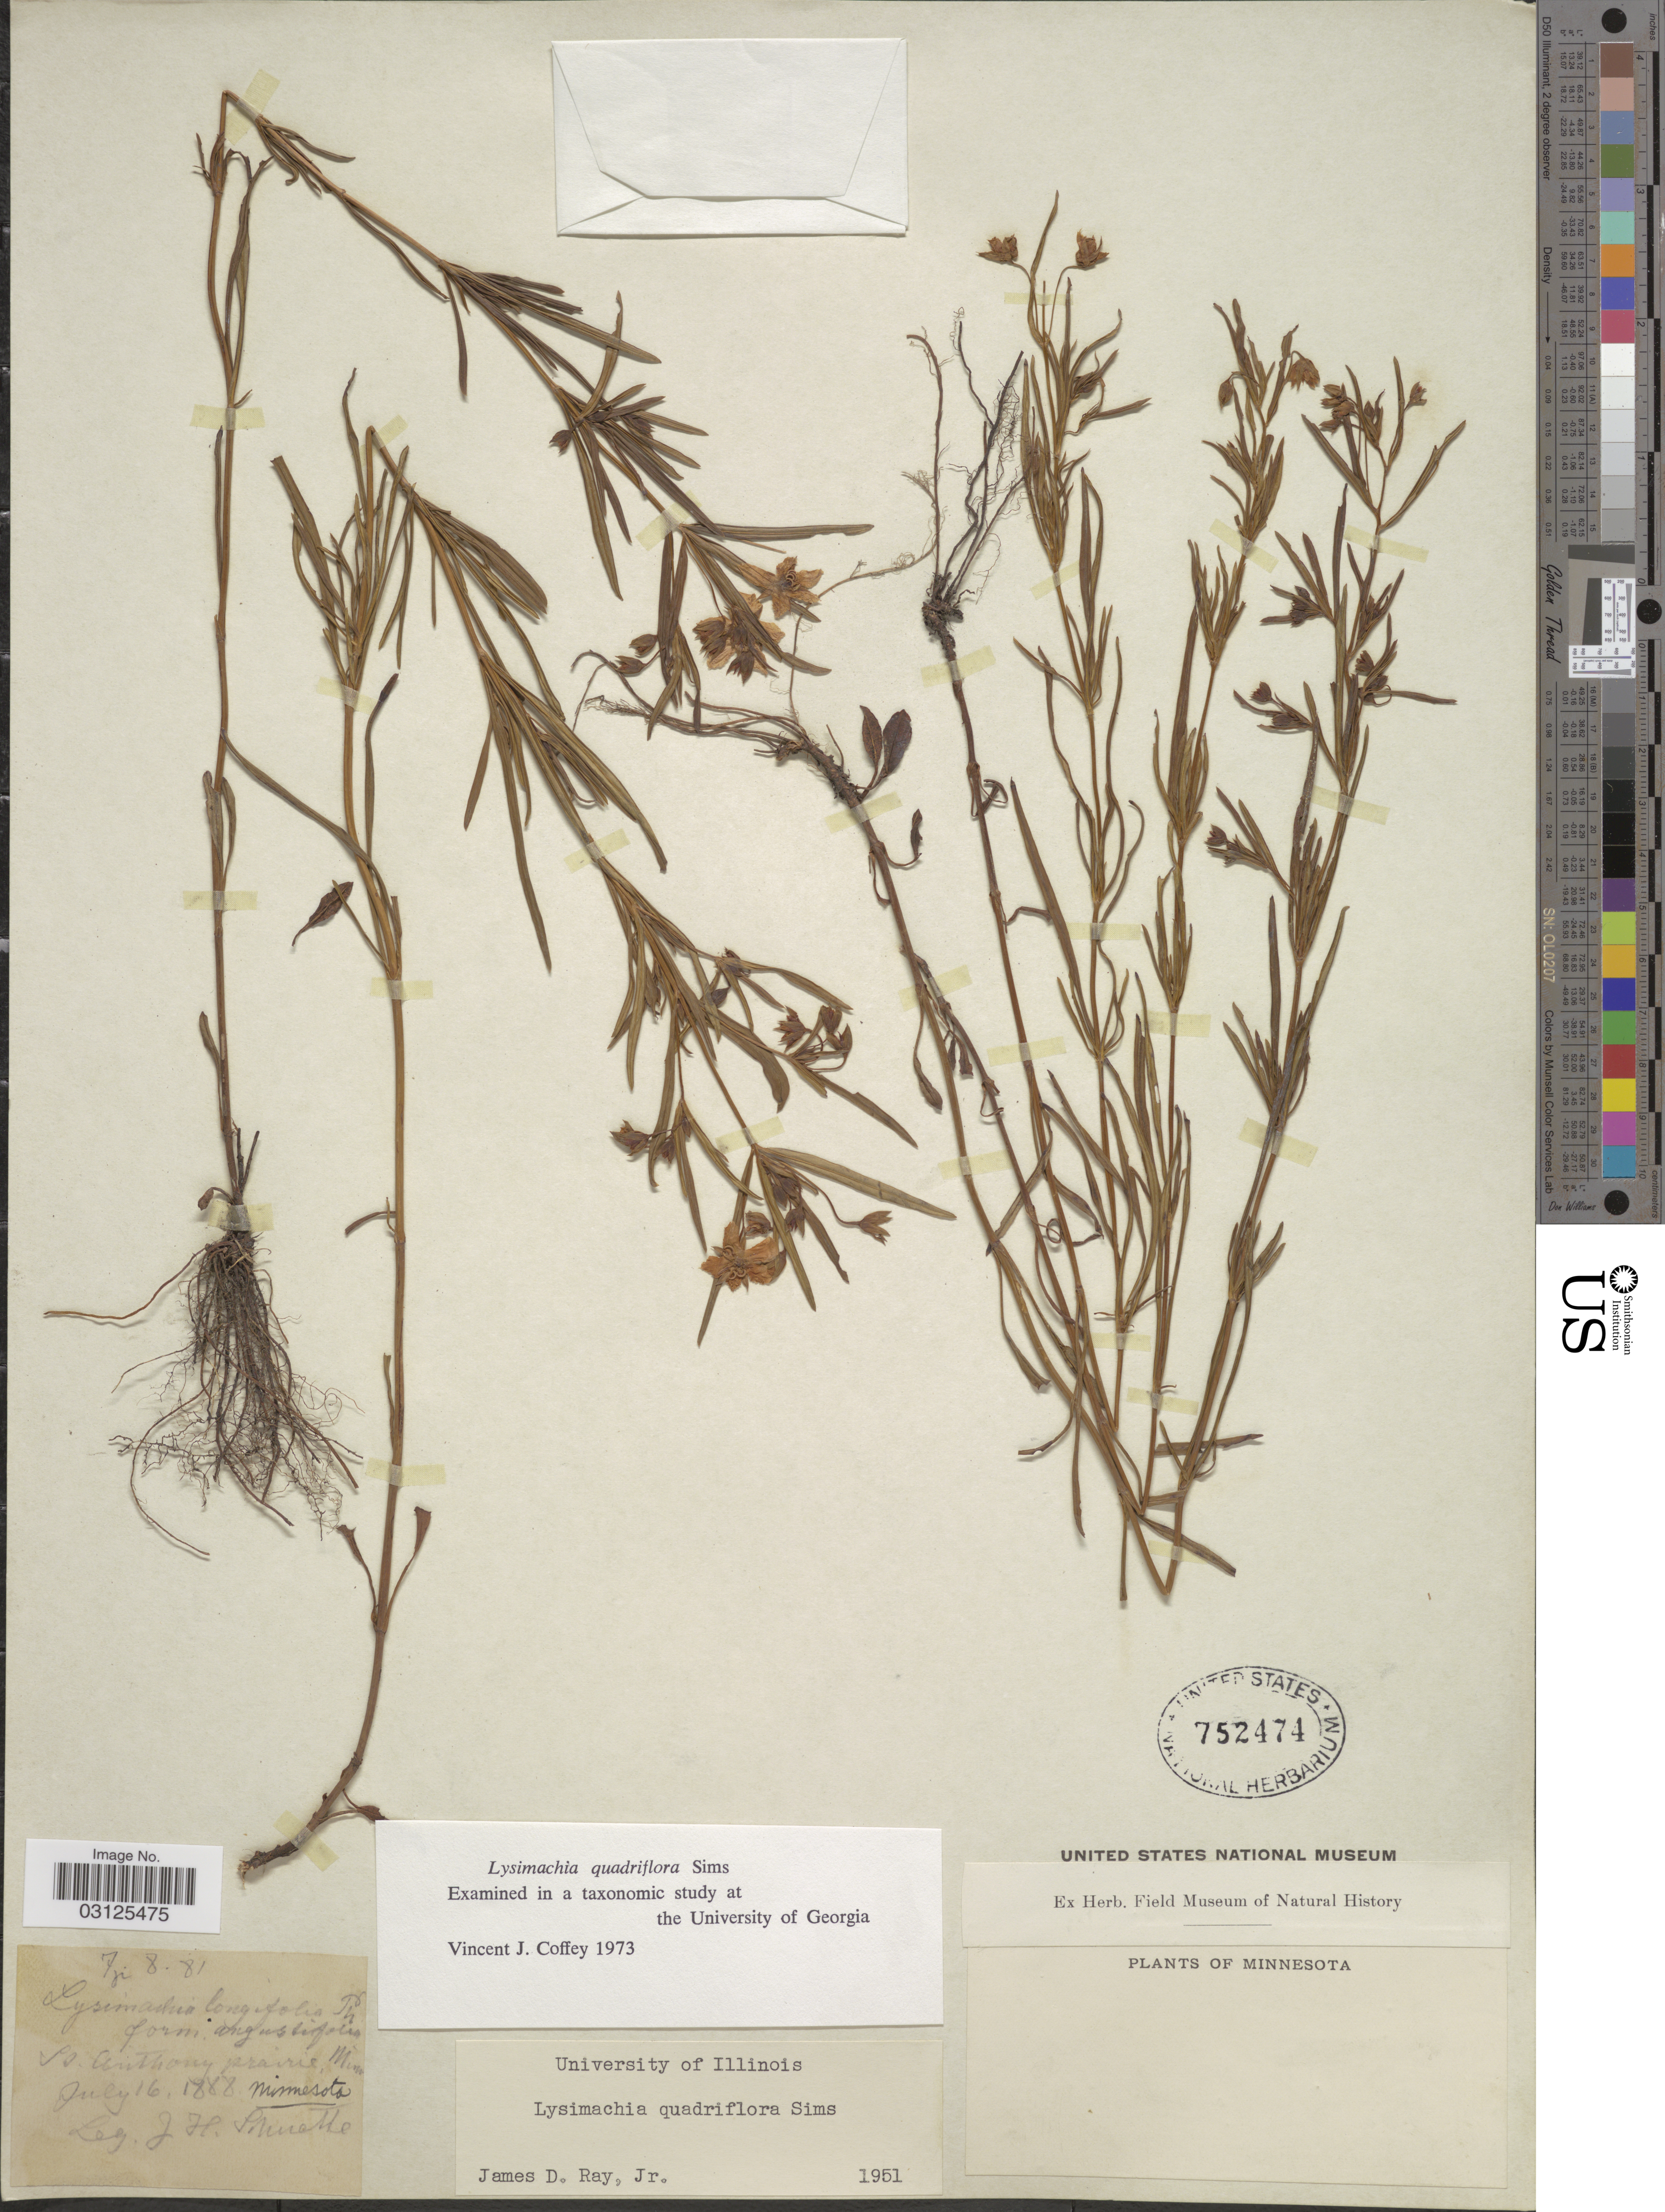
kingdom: Plantae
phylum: Tracheophyta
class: Magnoliopsida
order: Ericales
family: Primulaceae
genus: Steironema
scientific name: Steironema quadriflorum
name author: (Sims) Hitchc.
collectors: J. H. Schuette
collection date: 1888-07-16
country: United States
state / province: Minnesota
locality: St. Anthony prairie.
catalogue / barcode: US 752474